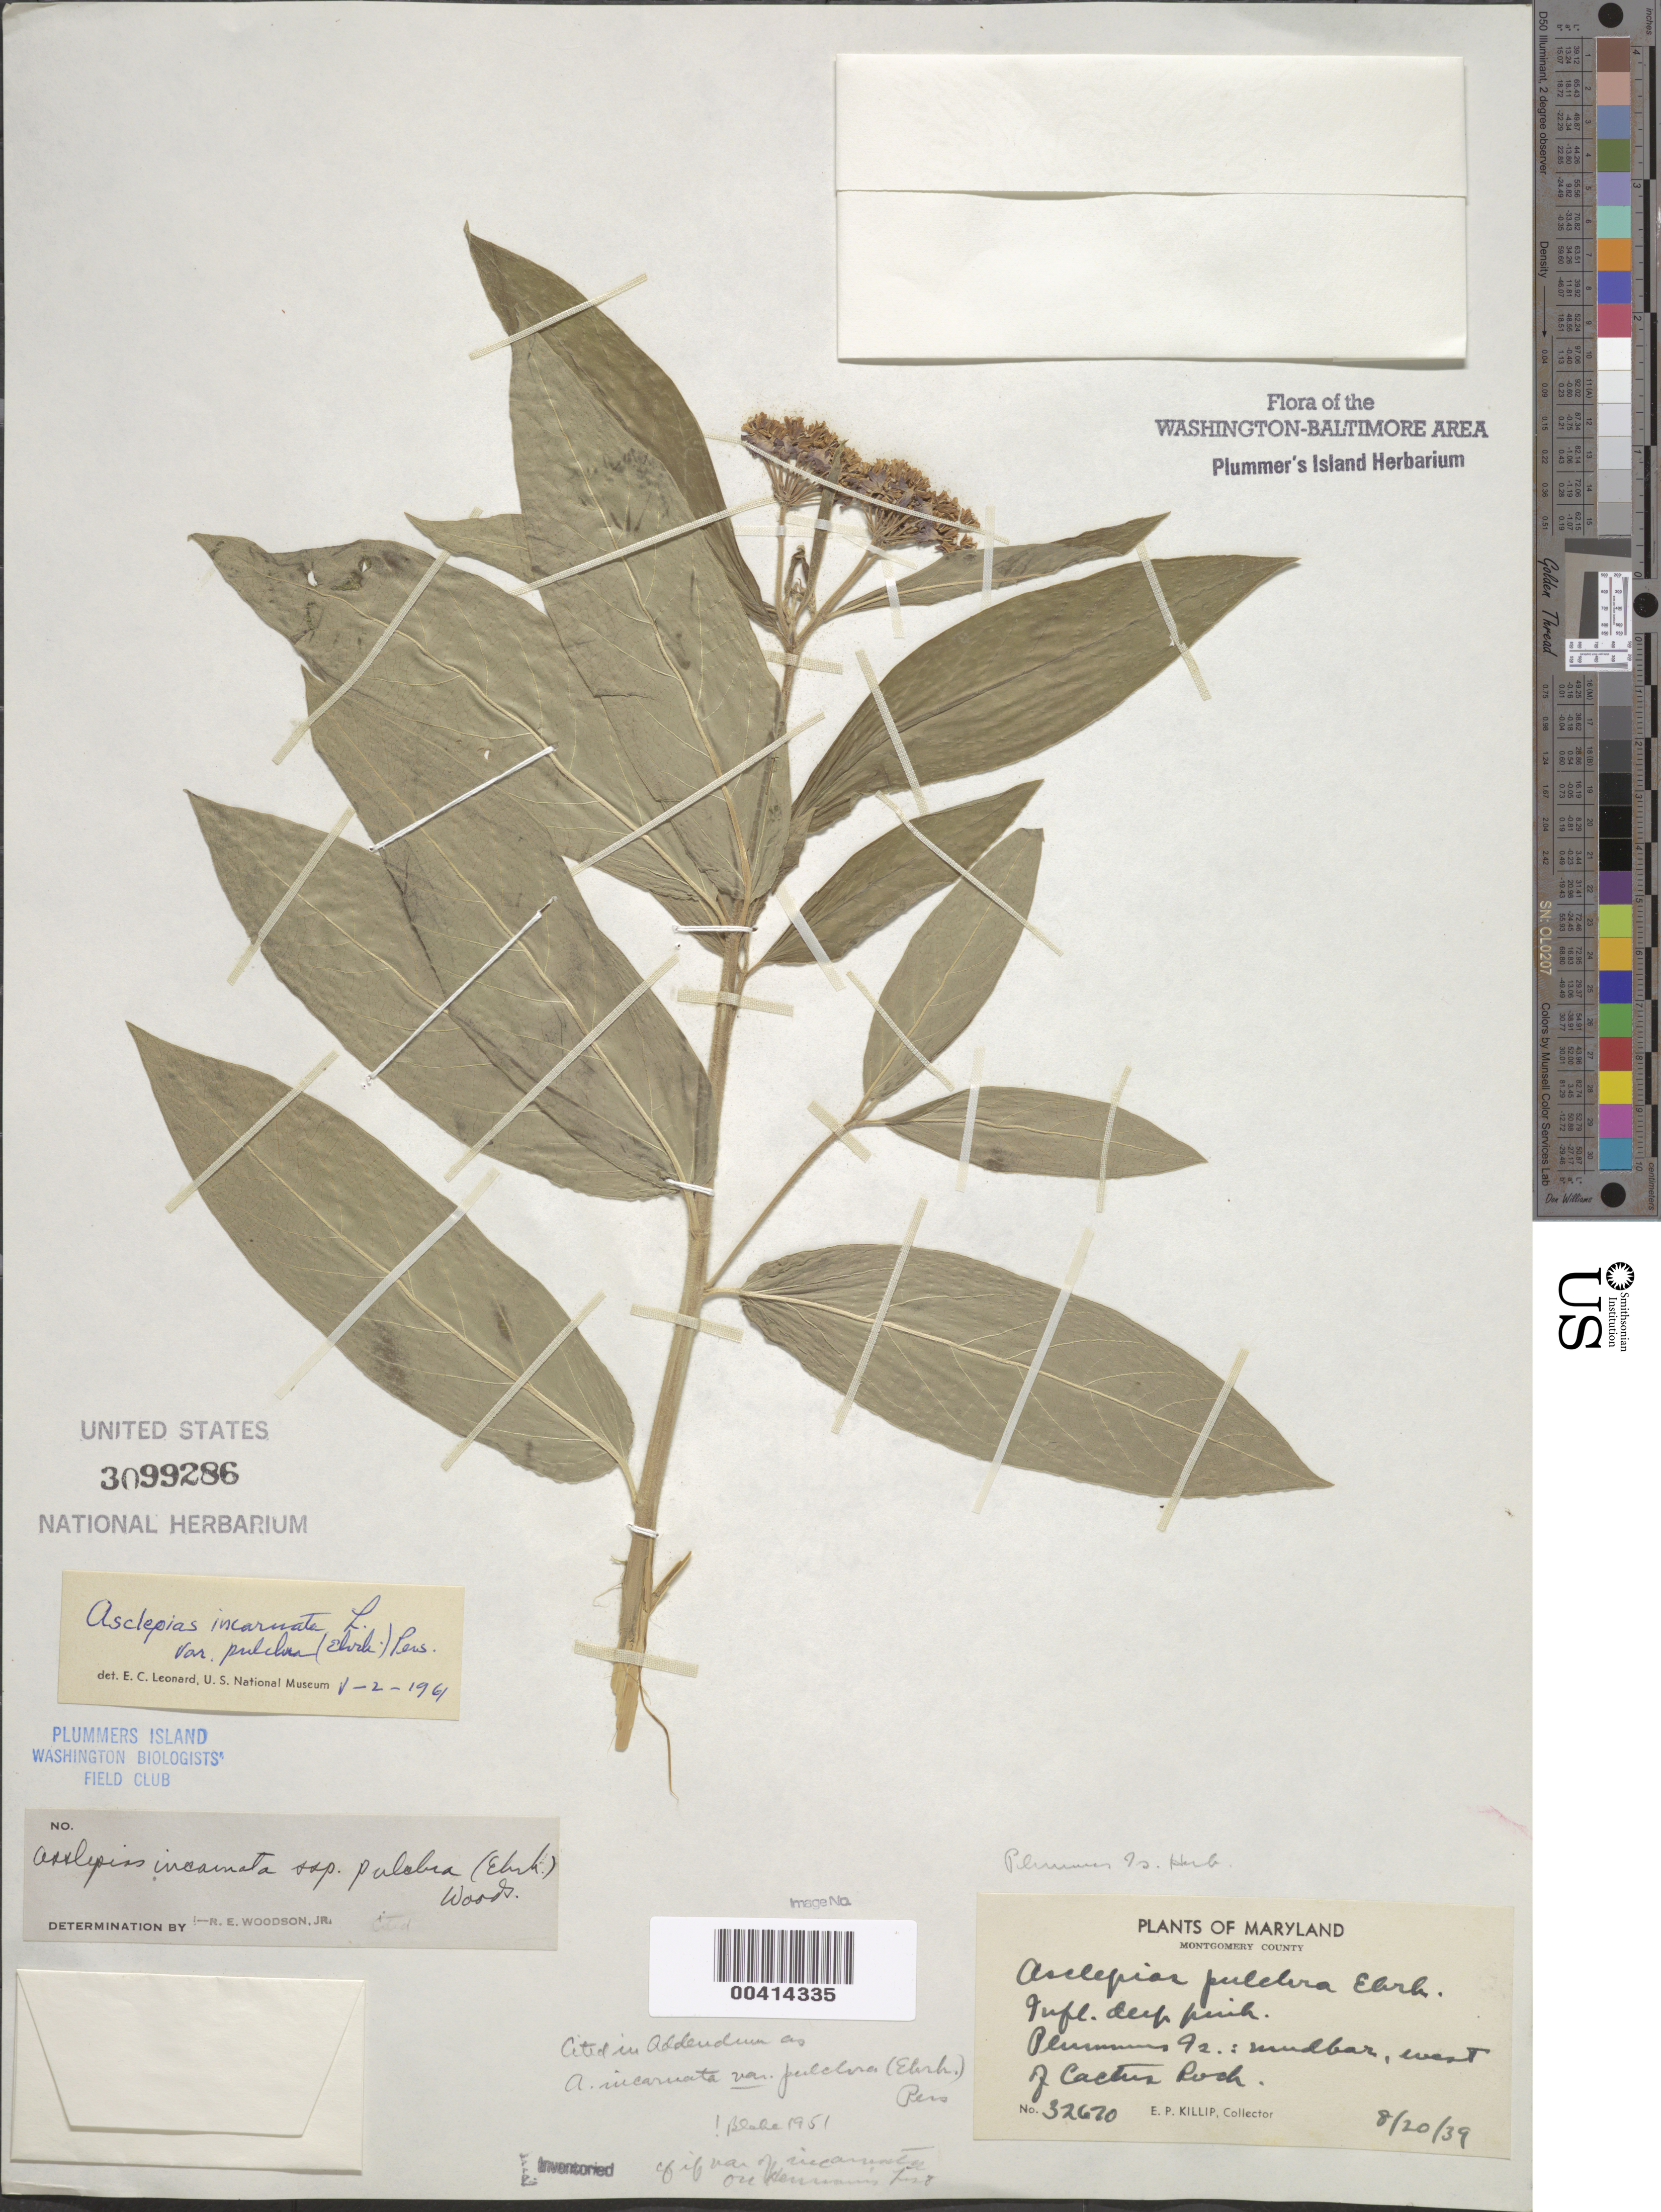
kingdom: Plantae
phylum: Tracheophyta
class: Magnoliopsida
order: Gentianales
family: Apocynaceae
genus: Asclepias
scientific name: Asclepias incarnata subsp. pulchra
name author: (Ehrh. ex Willd.) Woodson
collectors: E. P. Killip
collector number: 32670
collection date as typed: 20 Aug 1939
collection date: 1939-08-20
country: United States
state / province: Maryland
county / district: Montgomery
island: Plummers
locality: Plummer's Island; mudbar west of Cactus Rock C. & O. Canal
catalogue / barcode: US 3099286